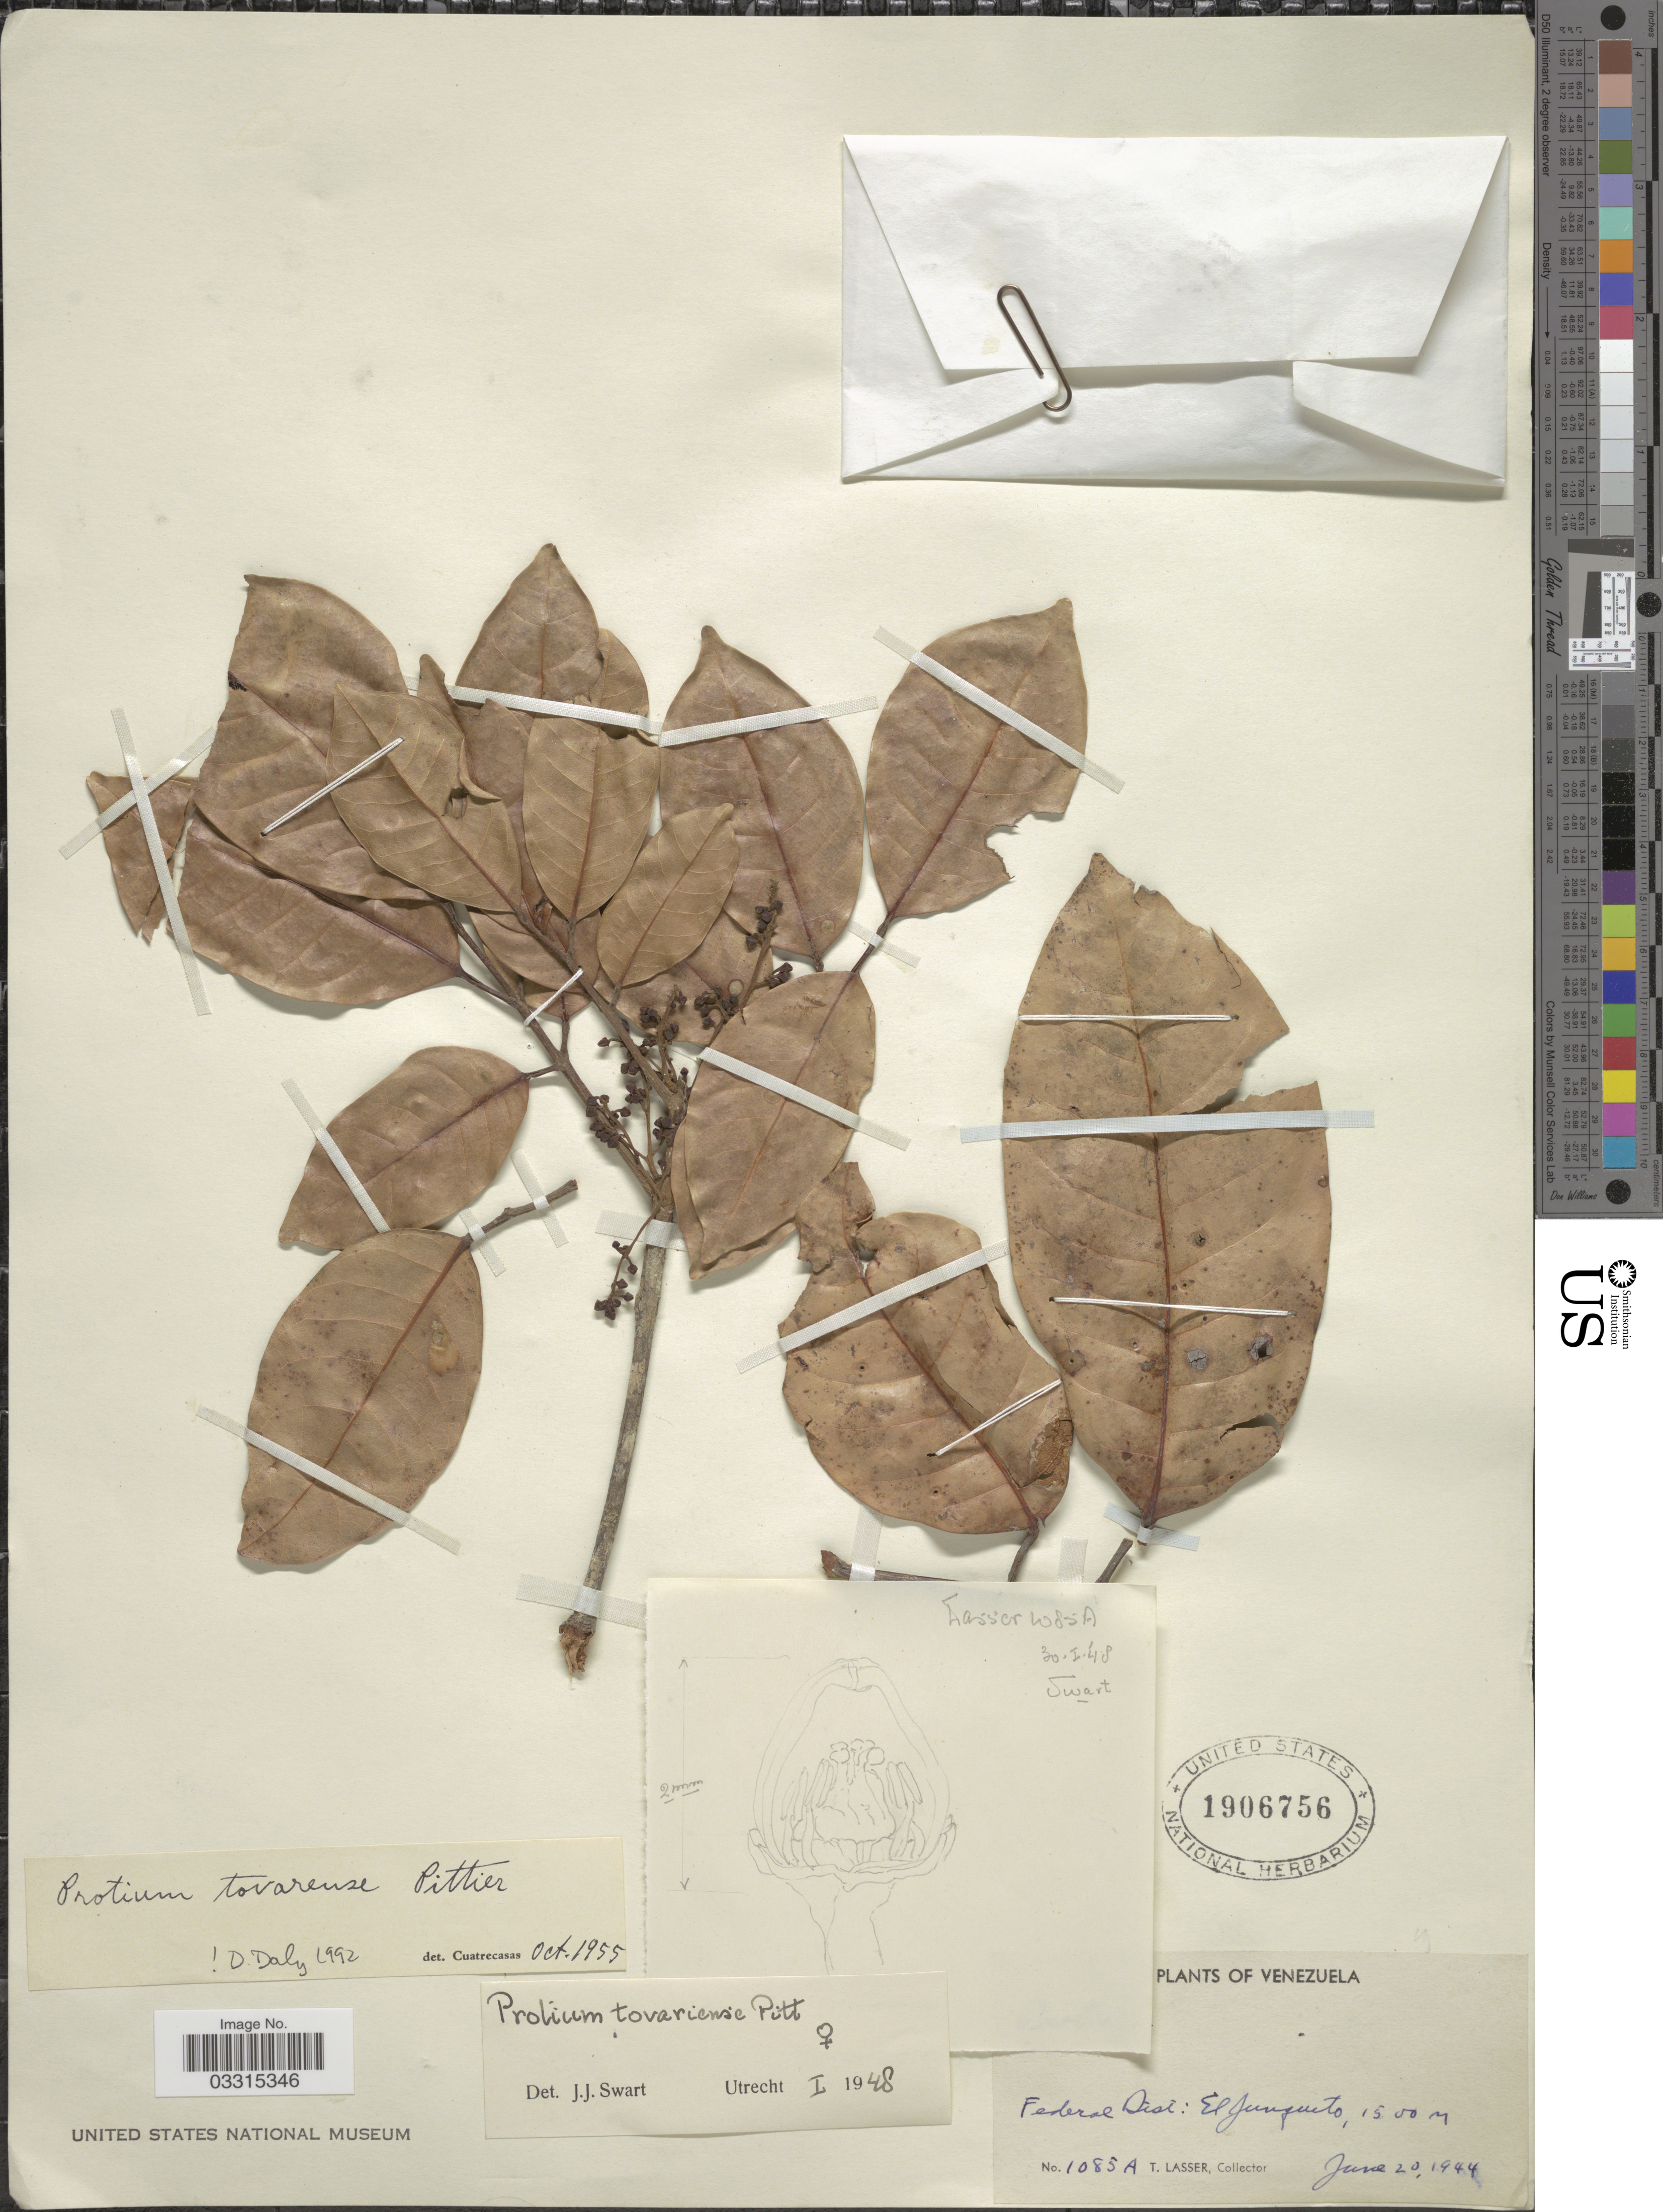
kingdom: Plantae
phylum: Tracheophyta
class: Magnoliopsida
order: Sapindales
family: Burseraceae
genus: Protium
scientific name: Protium tovarense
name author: Pittier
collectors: T. Lasser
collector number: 1085A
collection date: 1944-06-20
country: Venezuela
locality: Federal Dist: El Junquito.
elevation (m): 1500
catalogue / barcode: US 1906756